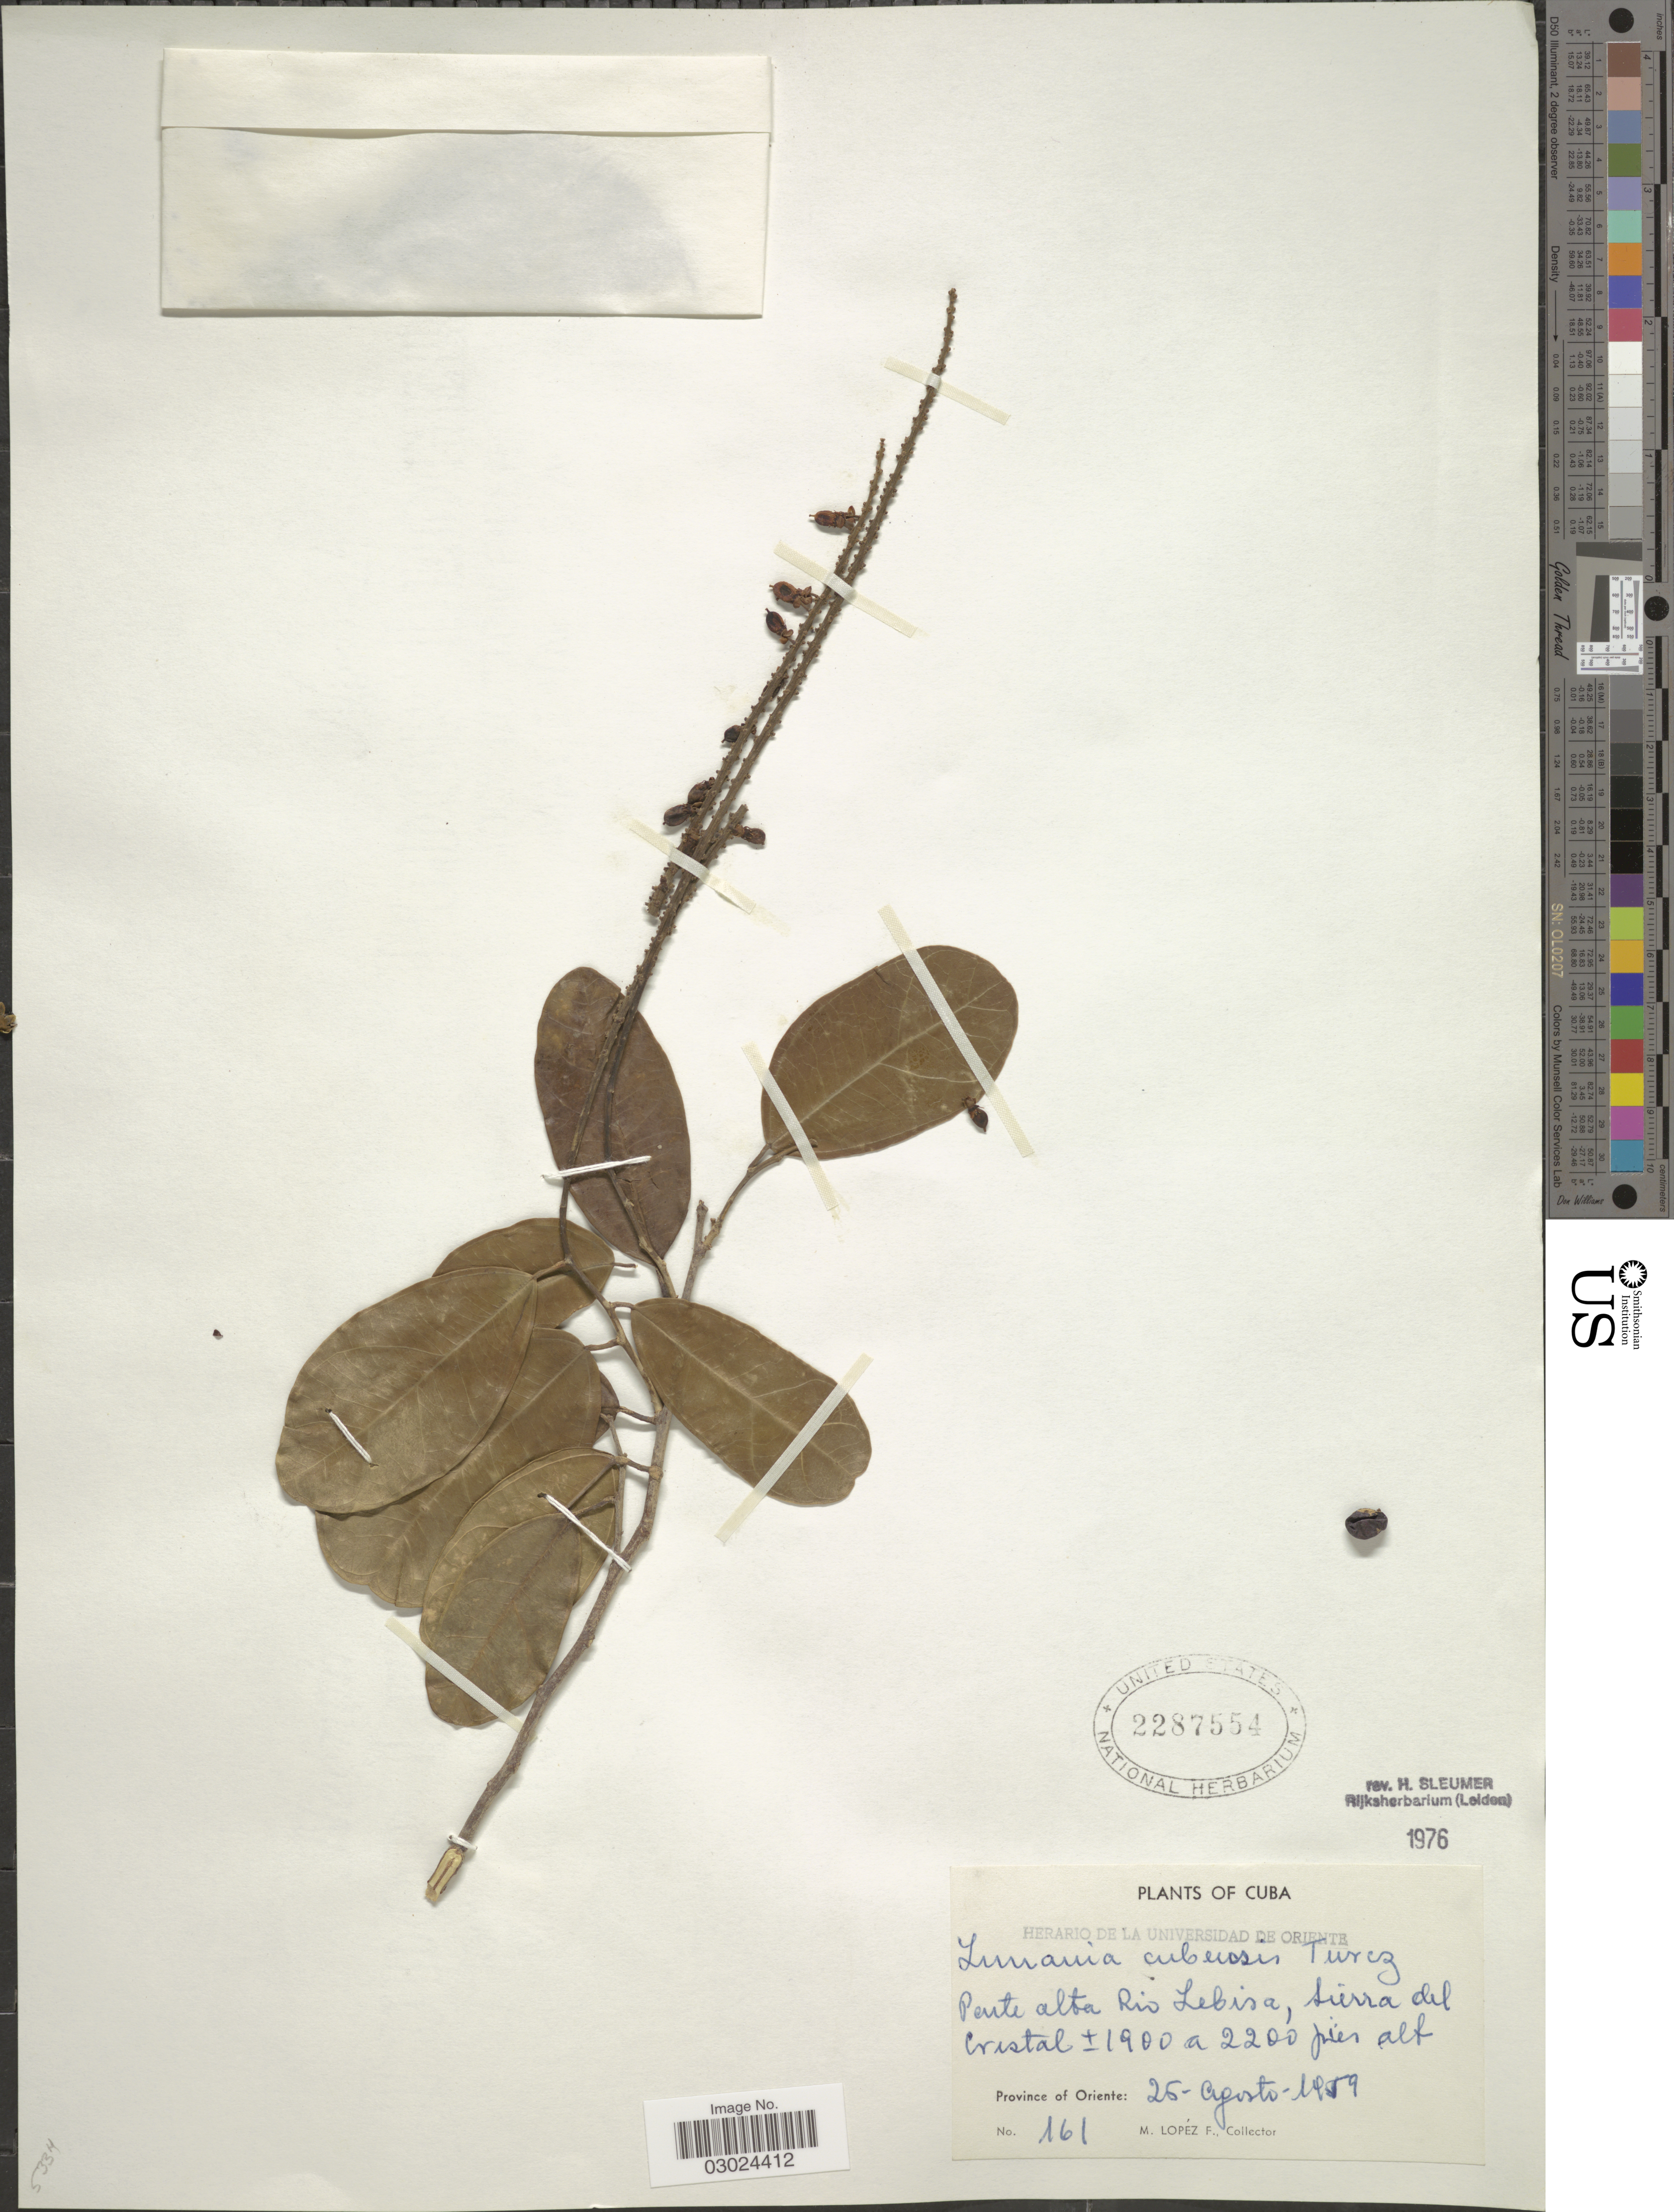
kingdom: Plantae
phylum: Tracheophyta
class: Magnoliopsida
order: Malpighiales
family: Salicaceae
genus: Lunania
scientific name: Lunania cubensis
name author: Turcz.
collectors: M. López Figueiras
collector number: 161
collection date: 1959-08-25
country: Cuba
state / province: Oriente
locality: Parte alta Rio Lebisa, Sierra del Cristal. Province of Oriente.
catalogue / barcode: US 2287554